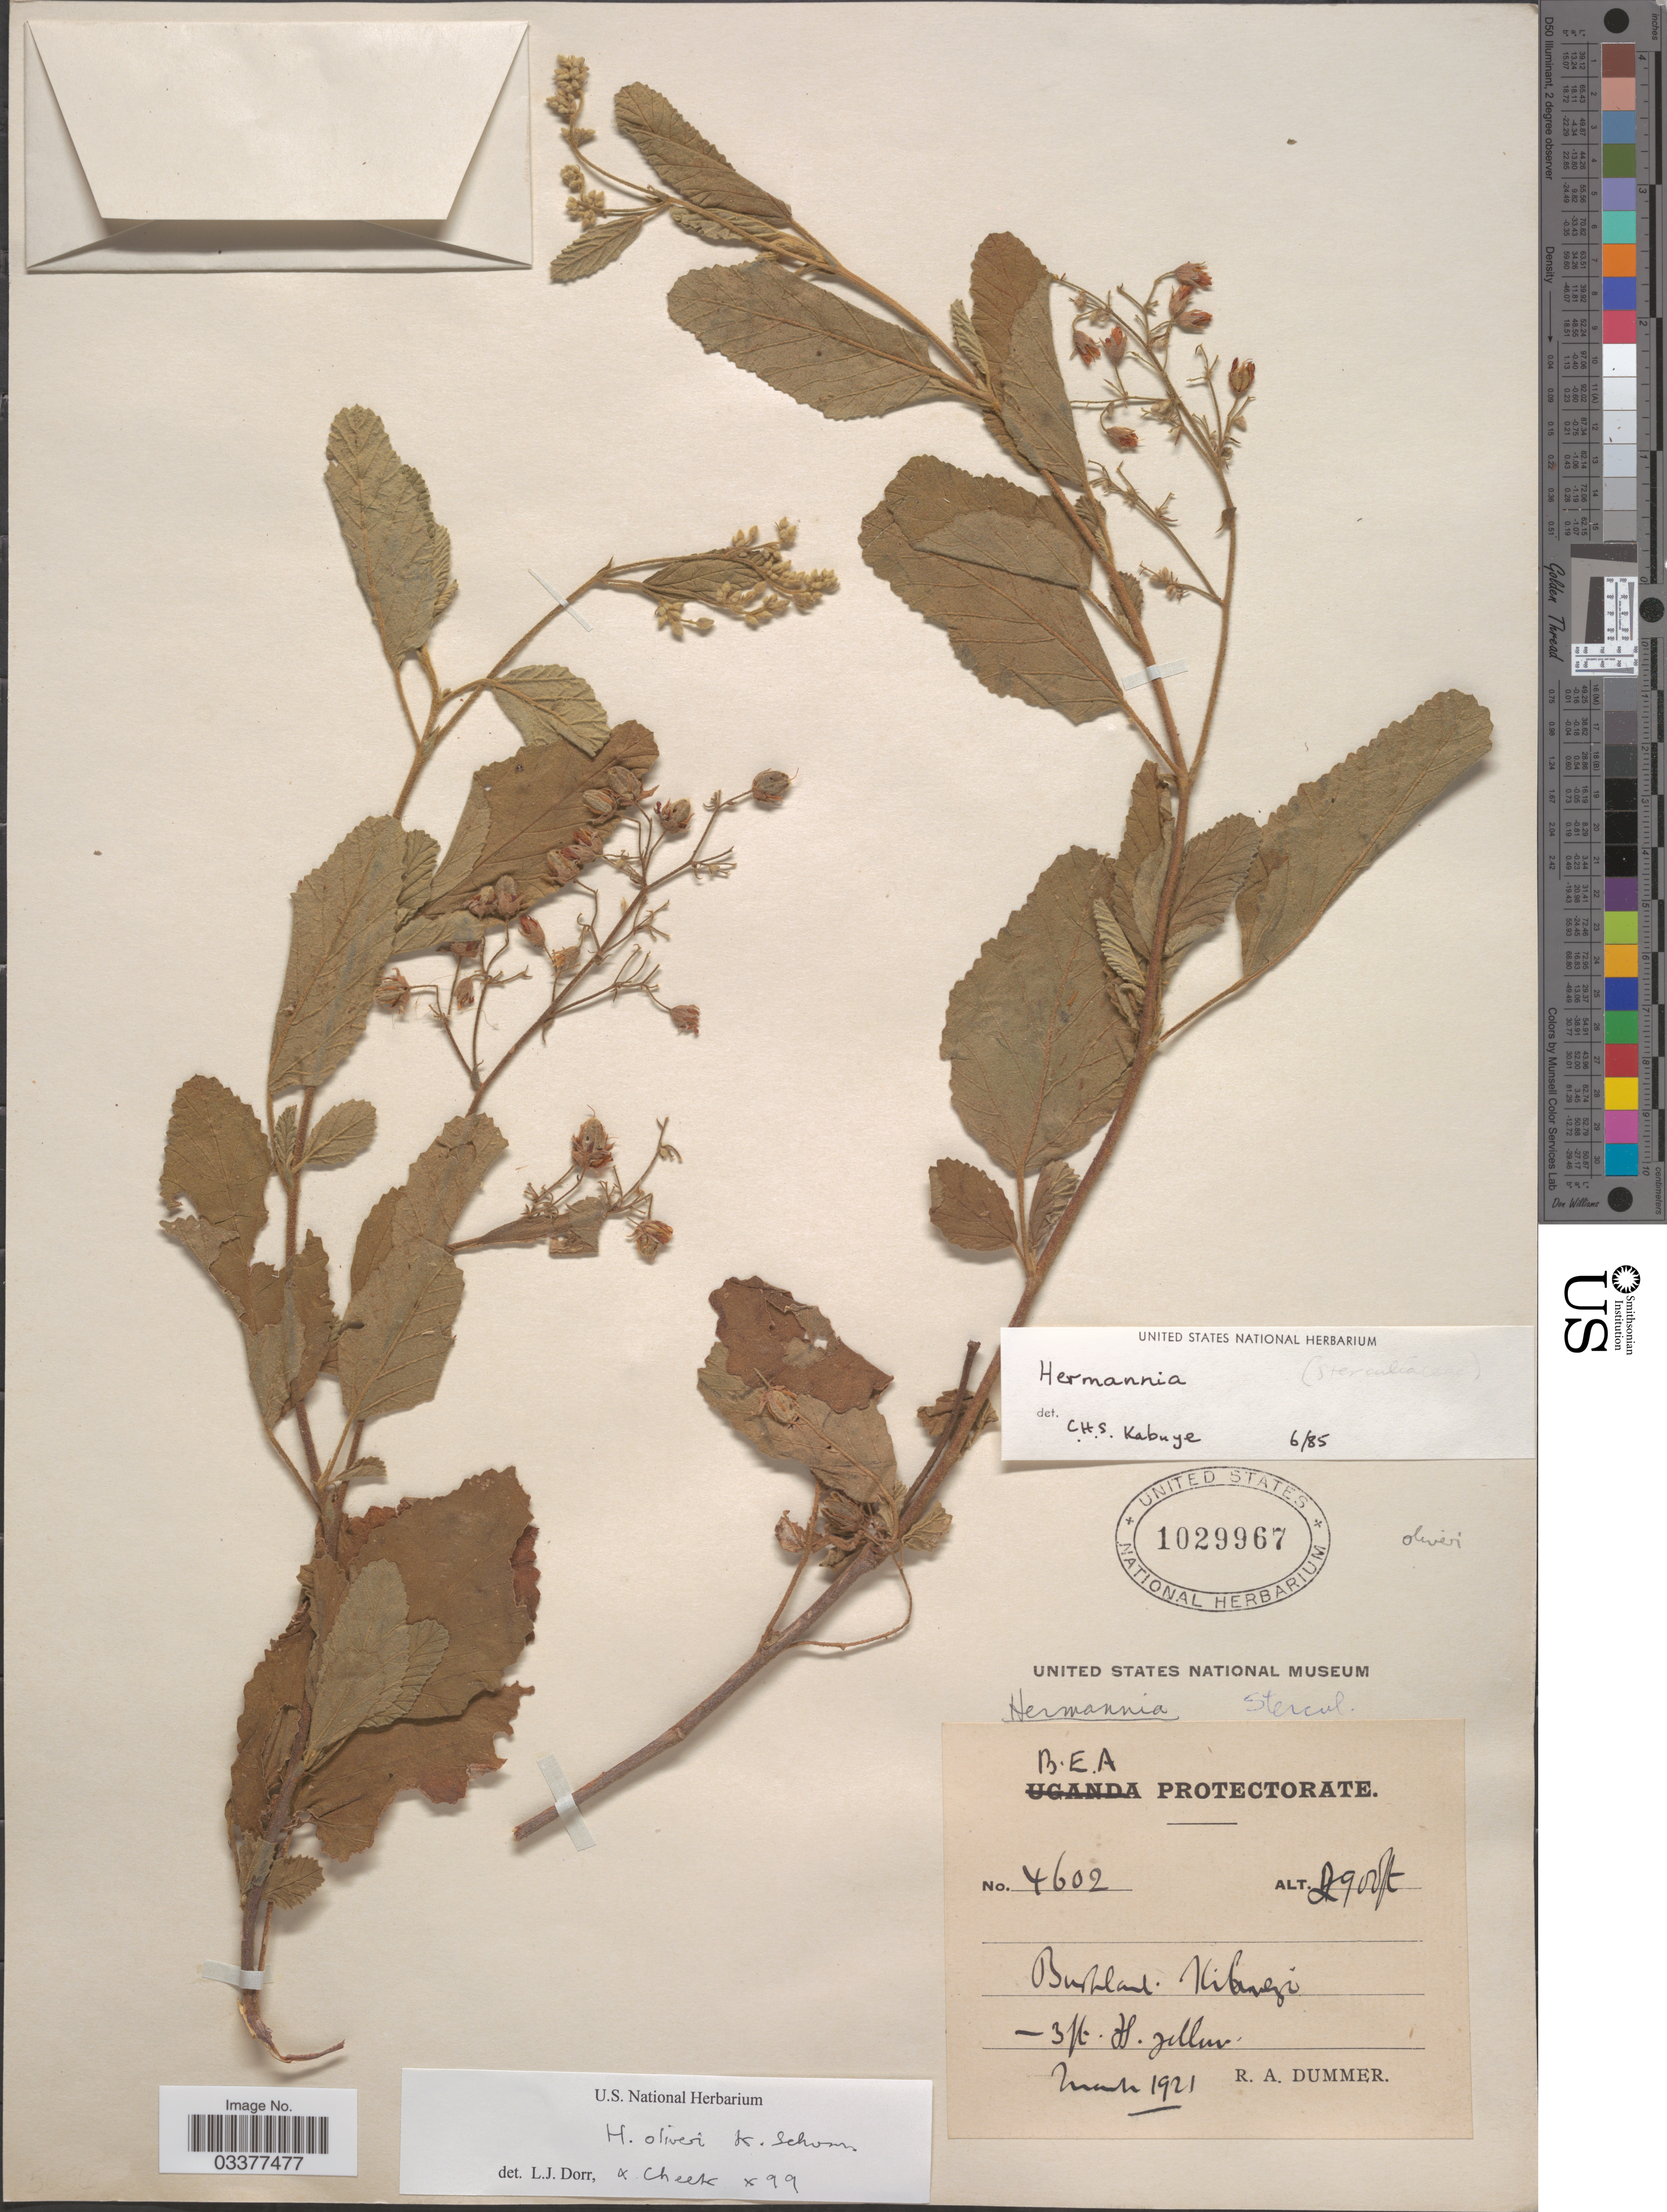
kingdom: Plantae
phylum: Tracheophyta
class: Magnoliopsida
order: Malvales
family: Malvaceae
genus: Hermannia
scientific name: Hermannia oliveri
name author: K. Schum.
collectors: R. Dümmer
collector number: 4602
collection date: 1921-03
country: Kenya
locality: B. E. A. Protectorate. Bushland. Kibwezi.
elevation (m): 884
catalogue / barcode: US 1029967